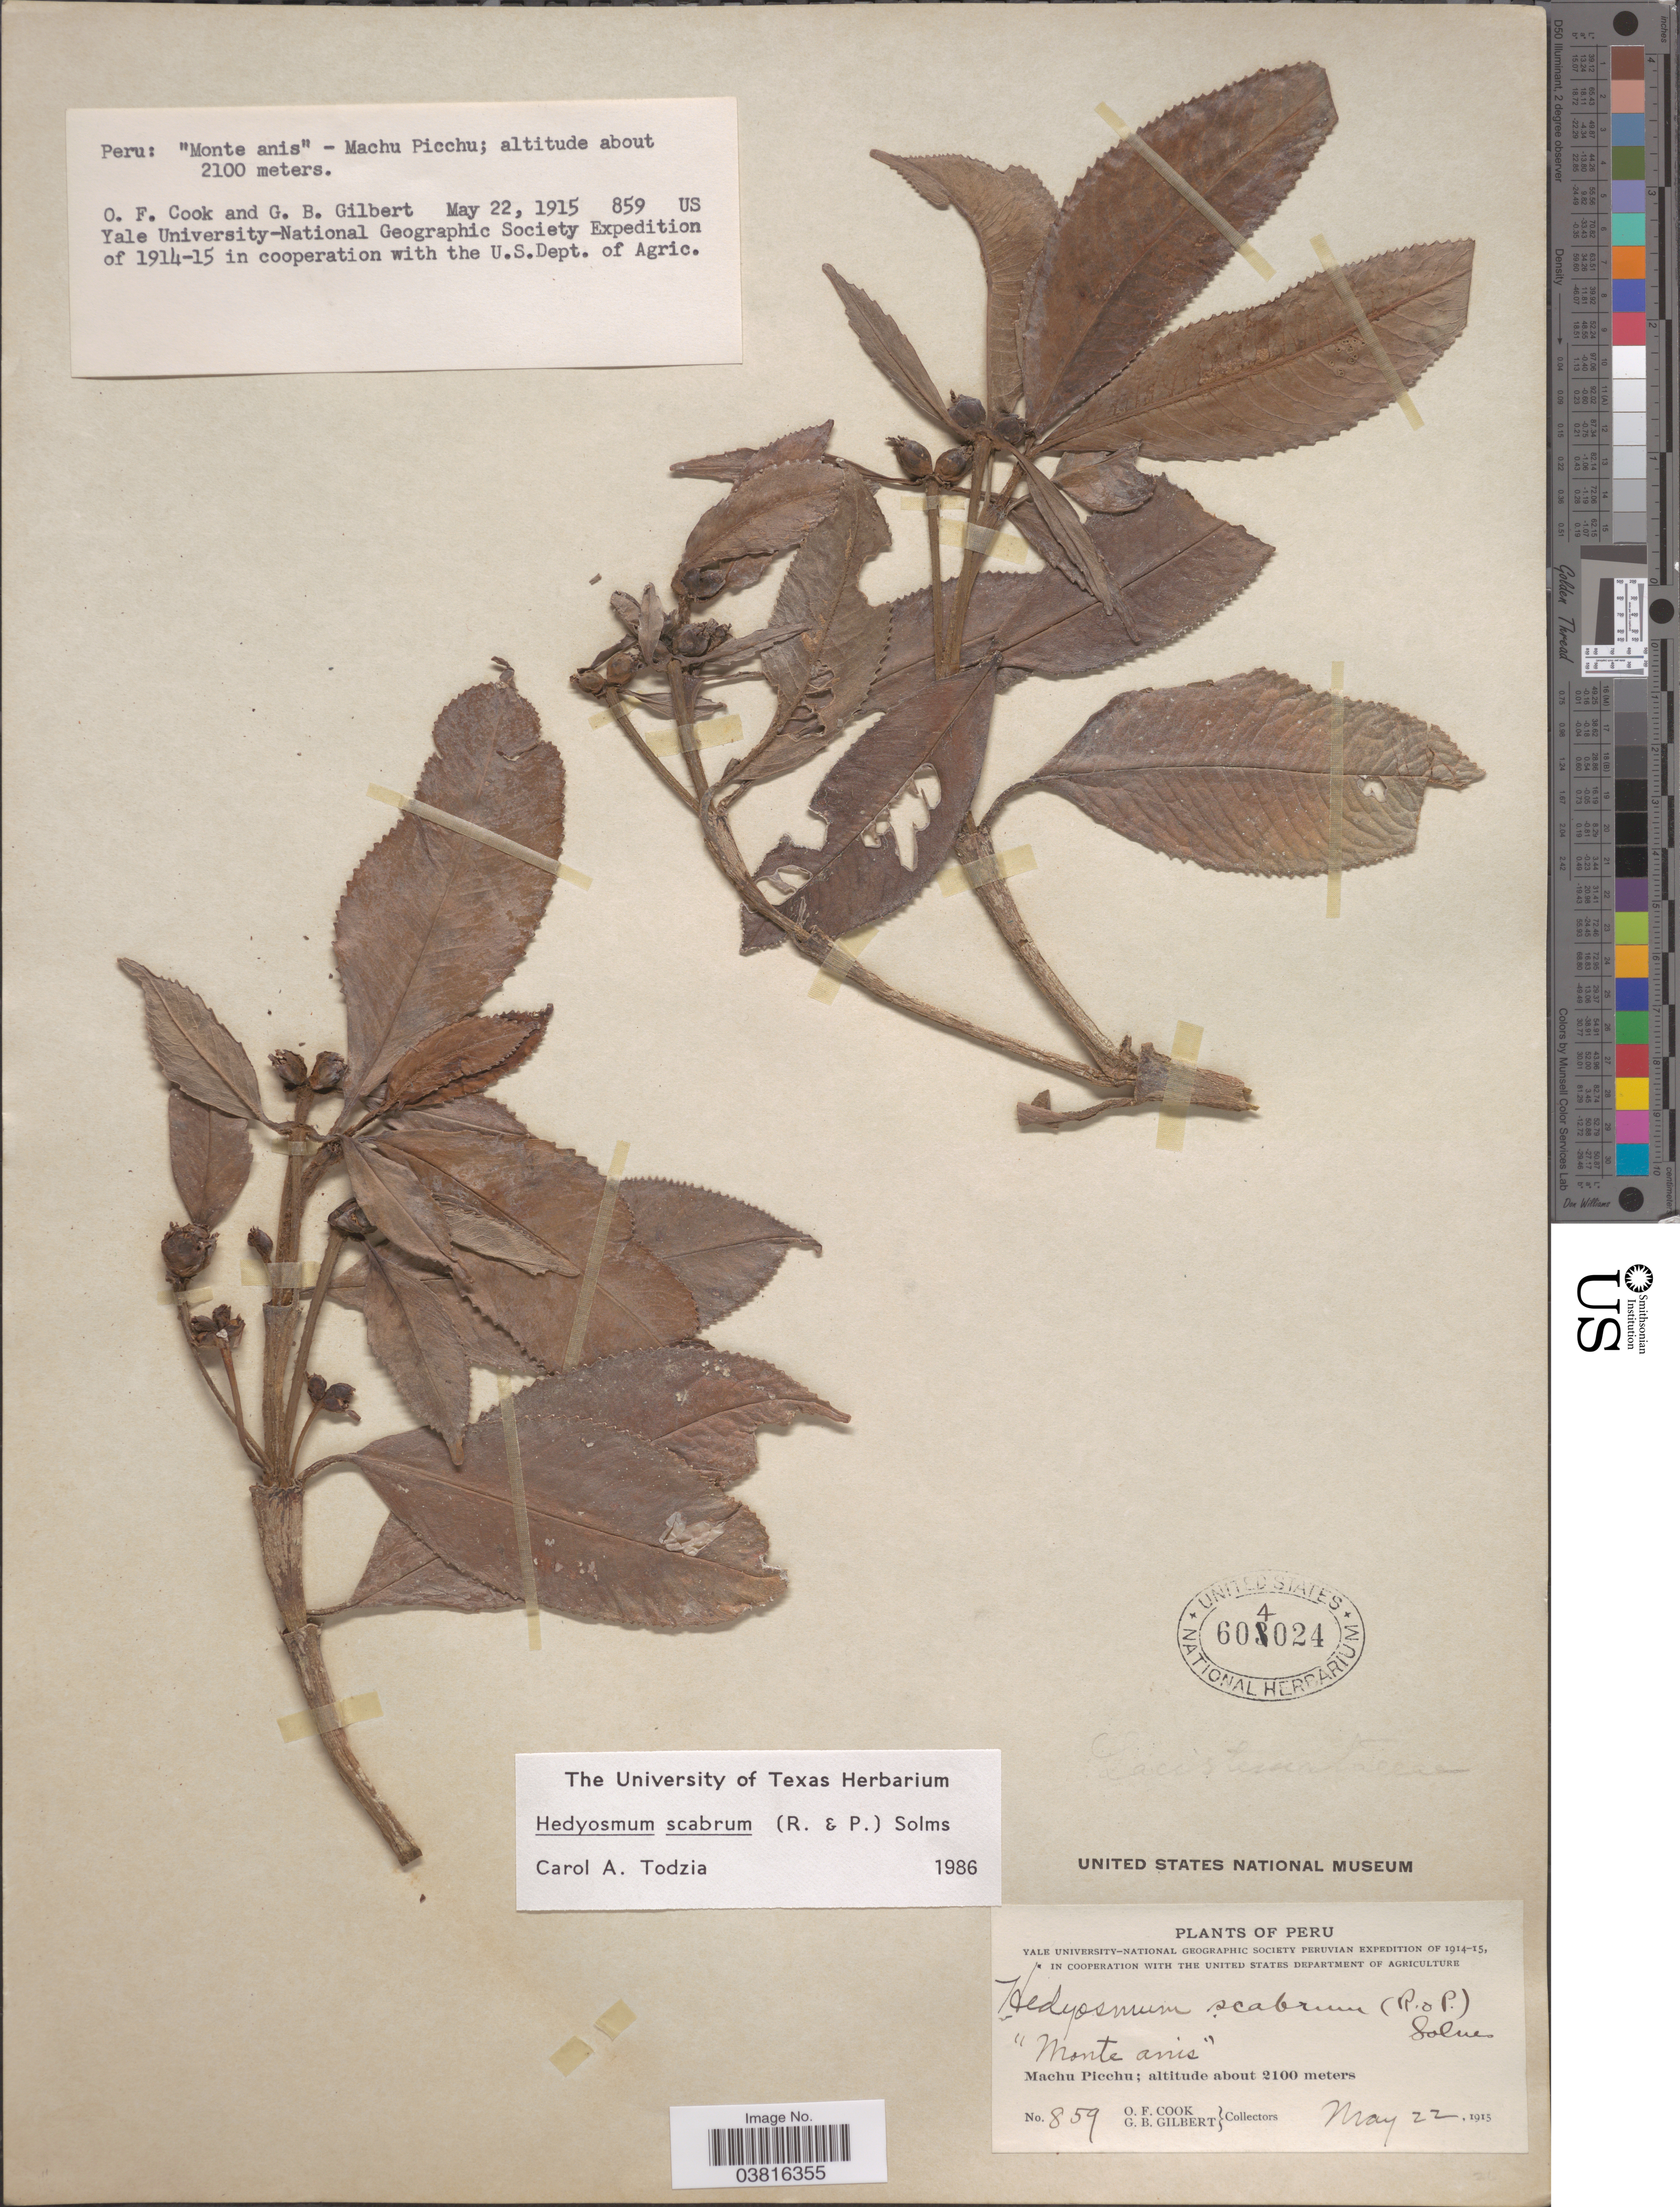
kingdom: Plantae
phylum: Tracheophyta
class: Magnoliopsida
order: Chloranthales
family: Chloranthaceae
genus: Hedyosmum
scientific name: Hedyosmum scabrum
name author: Solms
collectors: O. F. Cook & G. B. Gilbert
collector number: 859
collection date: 1915-05-22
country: Peru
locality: Machu Picchu.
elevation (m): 2100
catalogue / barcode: US 604024